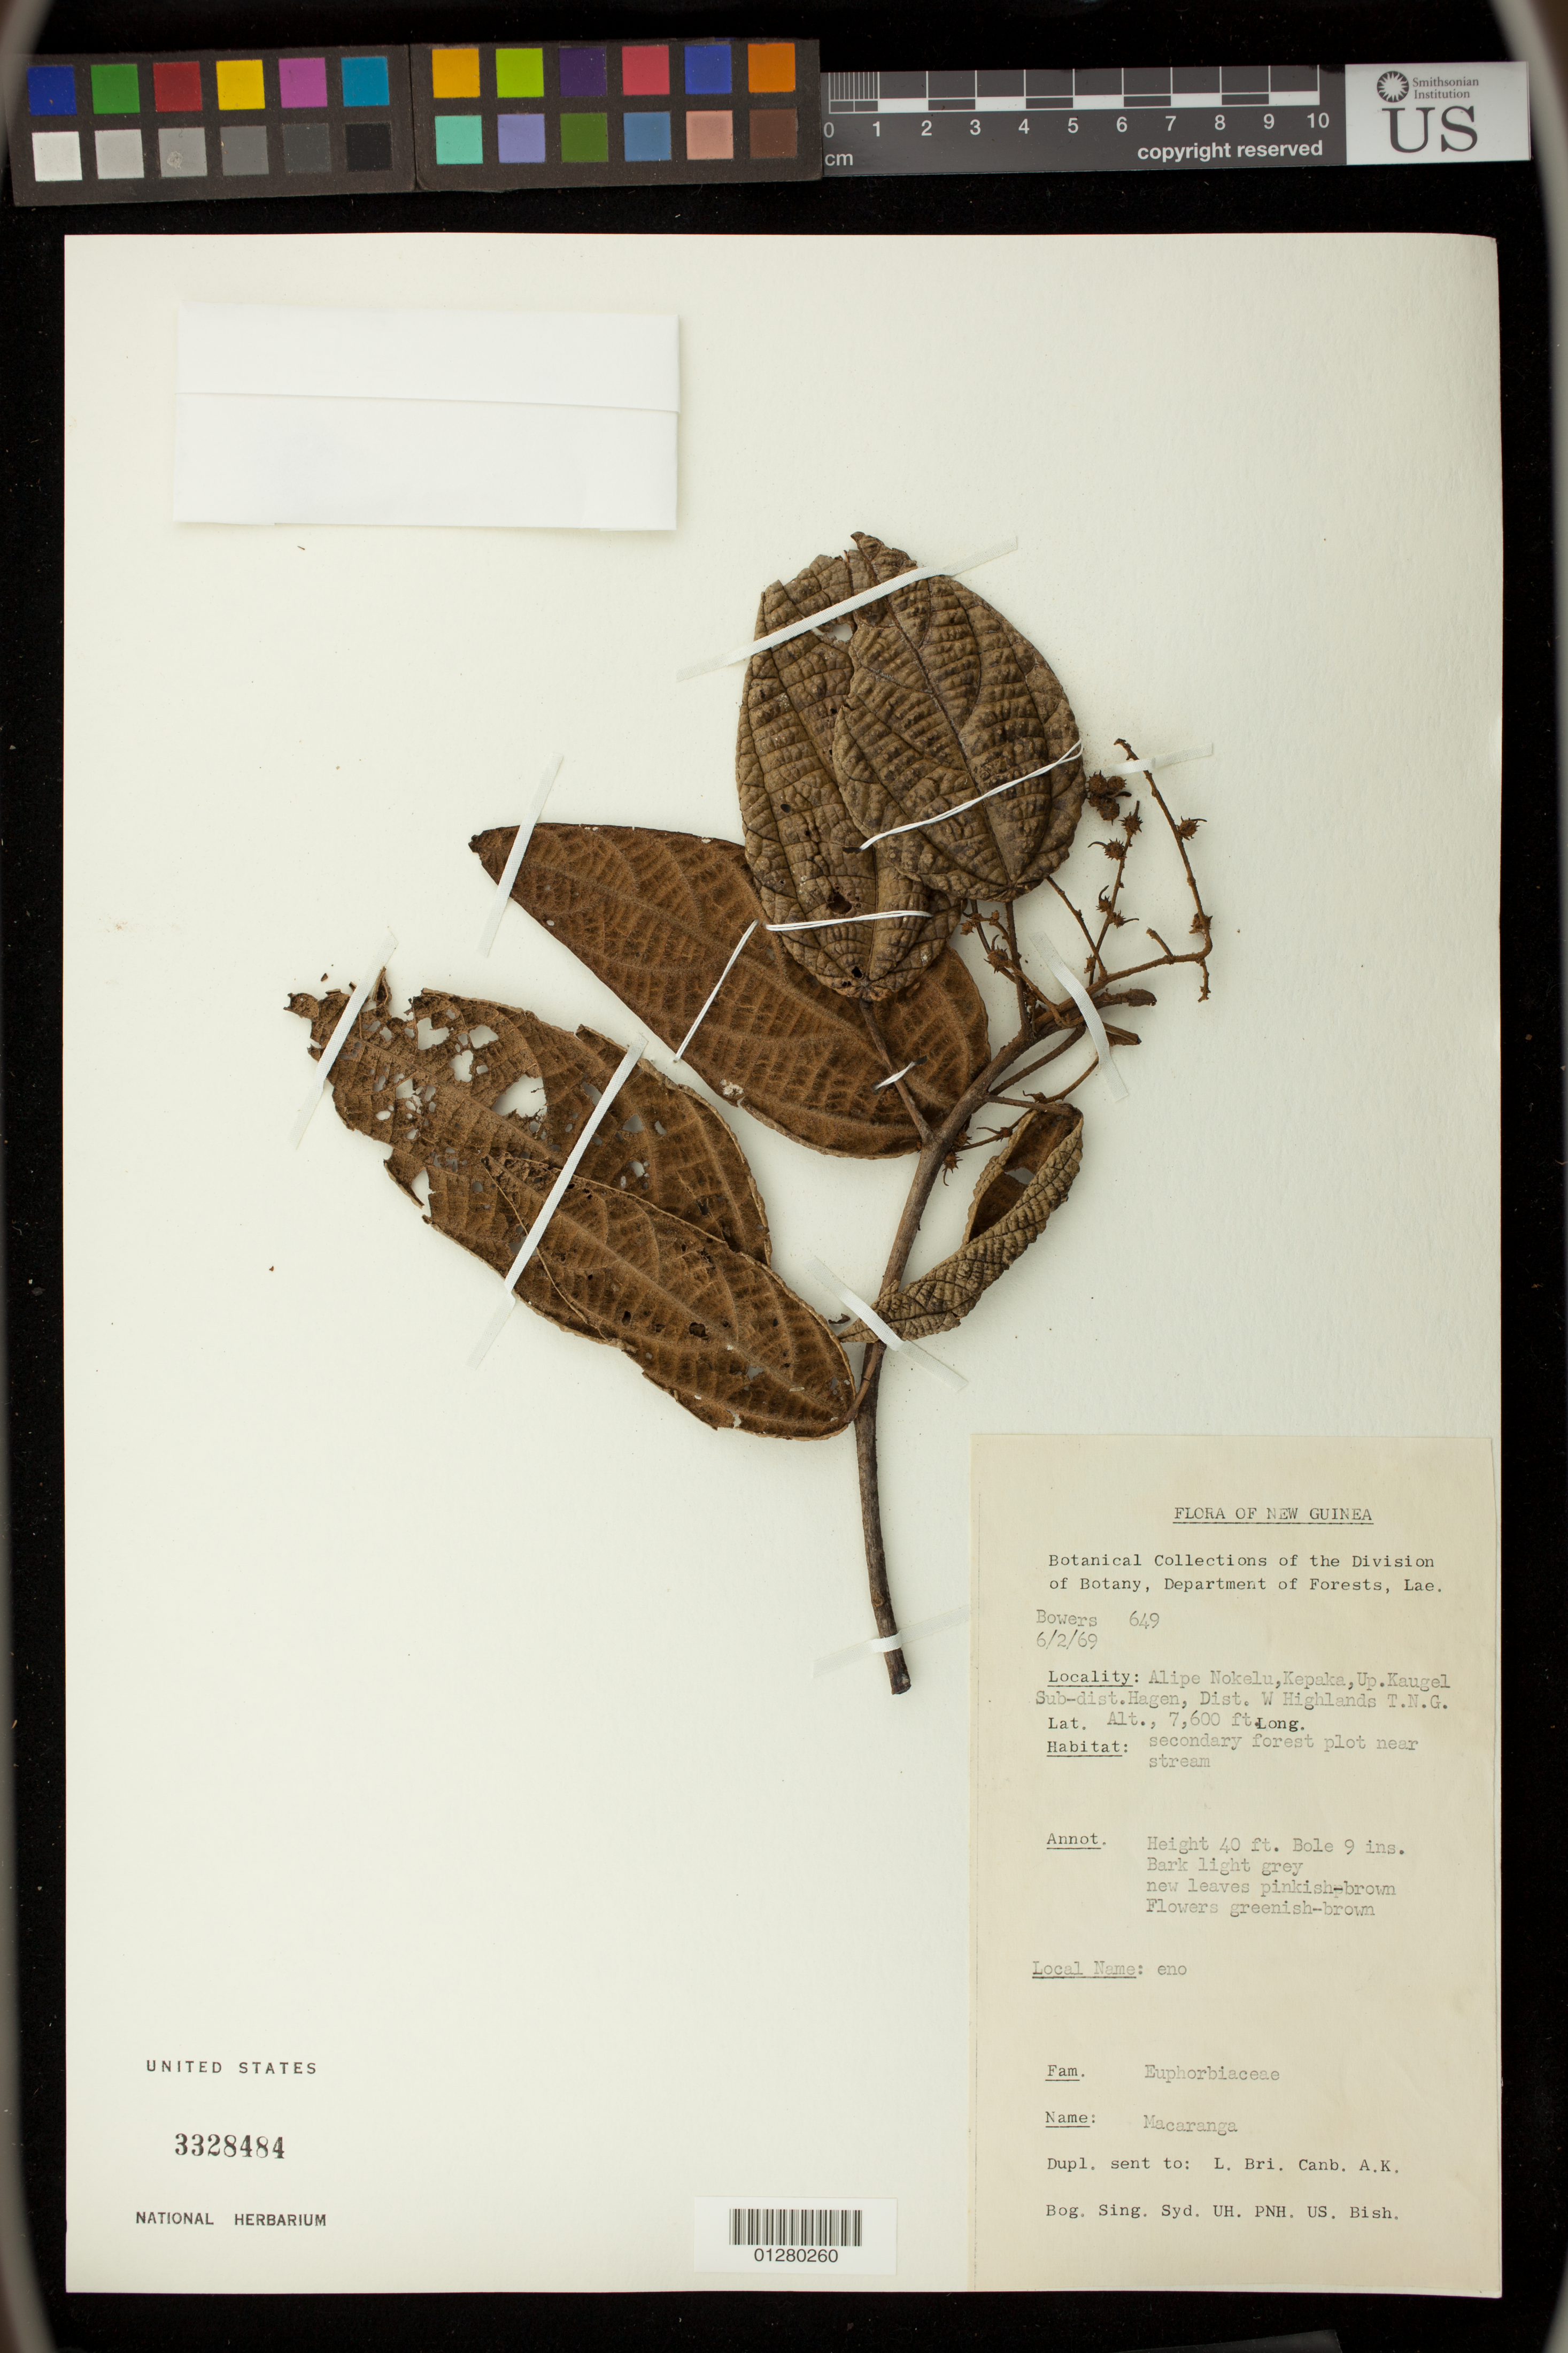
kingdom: Plantae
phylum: Tracheophyta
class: Magnoliopsida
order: Malpighiales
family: Euphorbiaceae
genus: Macaranga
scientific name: Macaranga sp.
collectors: N. Bowers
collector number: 649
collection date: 1969-02-06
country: Papua New Guinea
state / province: Western Highlands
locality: Alipe Nokelu, Kepaka, Up.Kaugel Sub-dist. Hagen, Dist.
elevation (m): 2316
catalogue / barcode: US 3328484